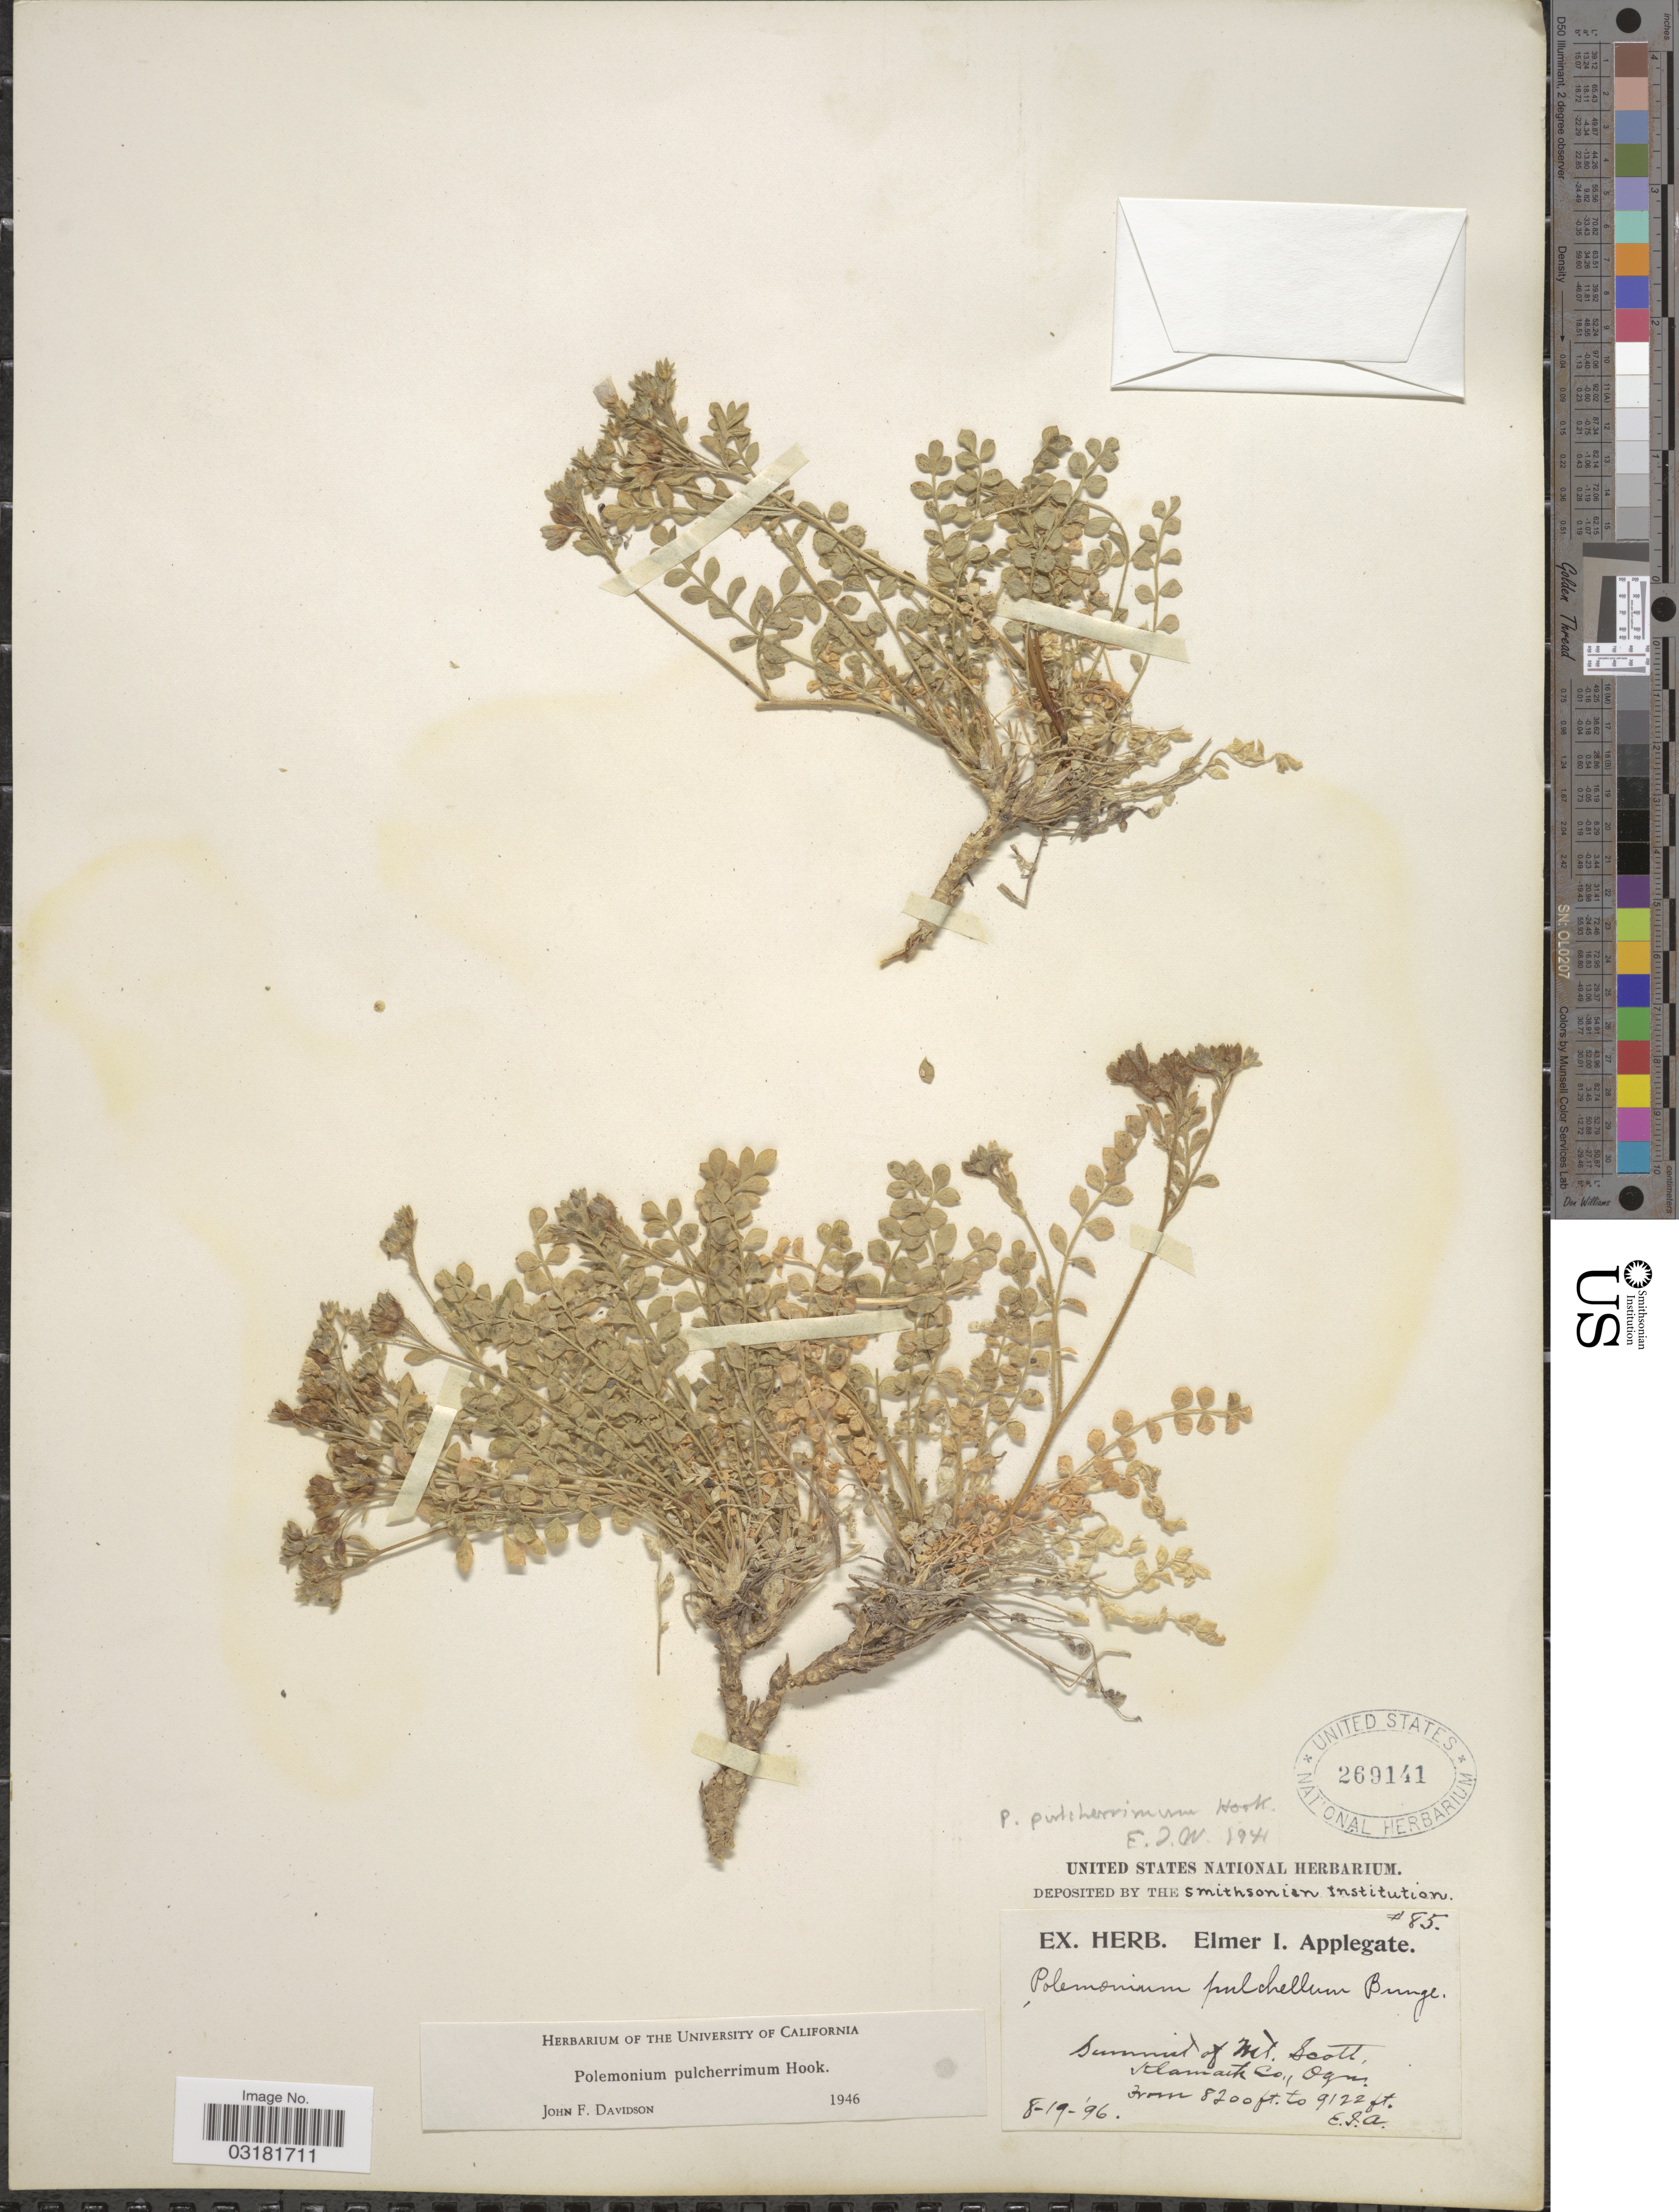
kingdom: Plantae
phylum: Tracheophyta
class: Magnoliopsida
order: Ericales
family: Polemoniaceae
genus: Polemonium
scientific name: Polemonium pulcherrimum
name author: Hook.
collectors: E. I. Applegate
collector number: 85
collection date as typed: Transcribed d/m/y: 19/8/96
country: United States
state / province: Oregon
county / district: Klamath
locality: Klamath Co., Ogn.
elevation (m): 2499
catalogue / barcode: US 269141